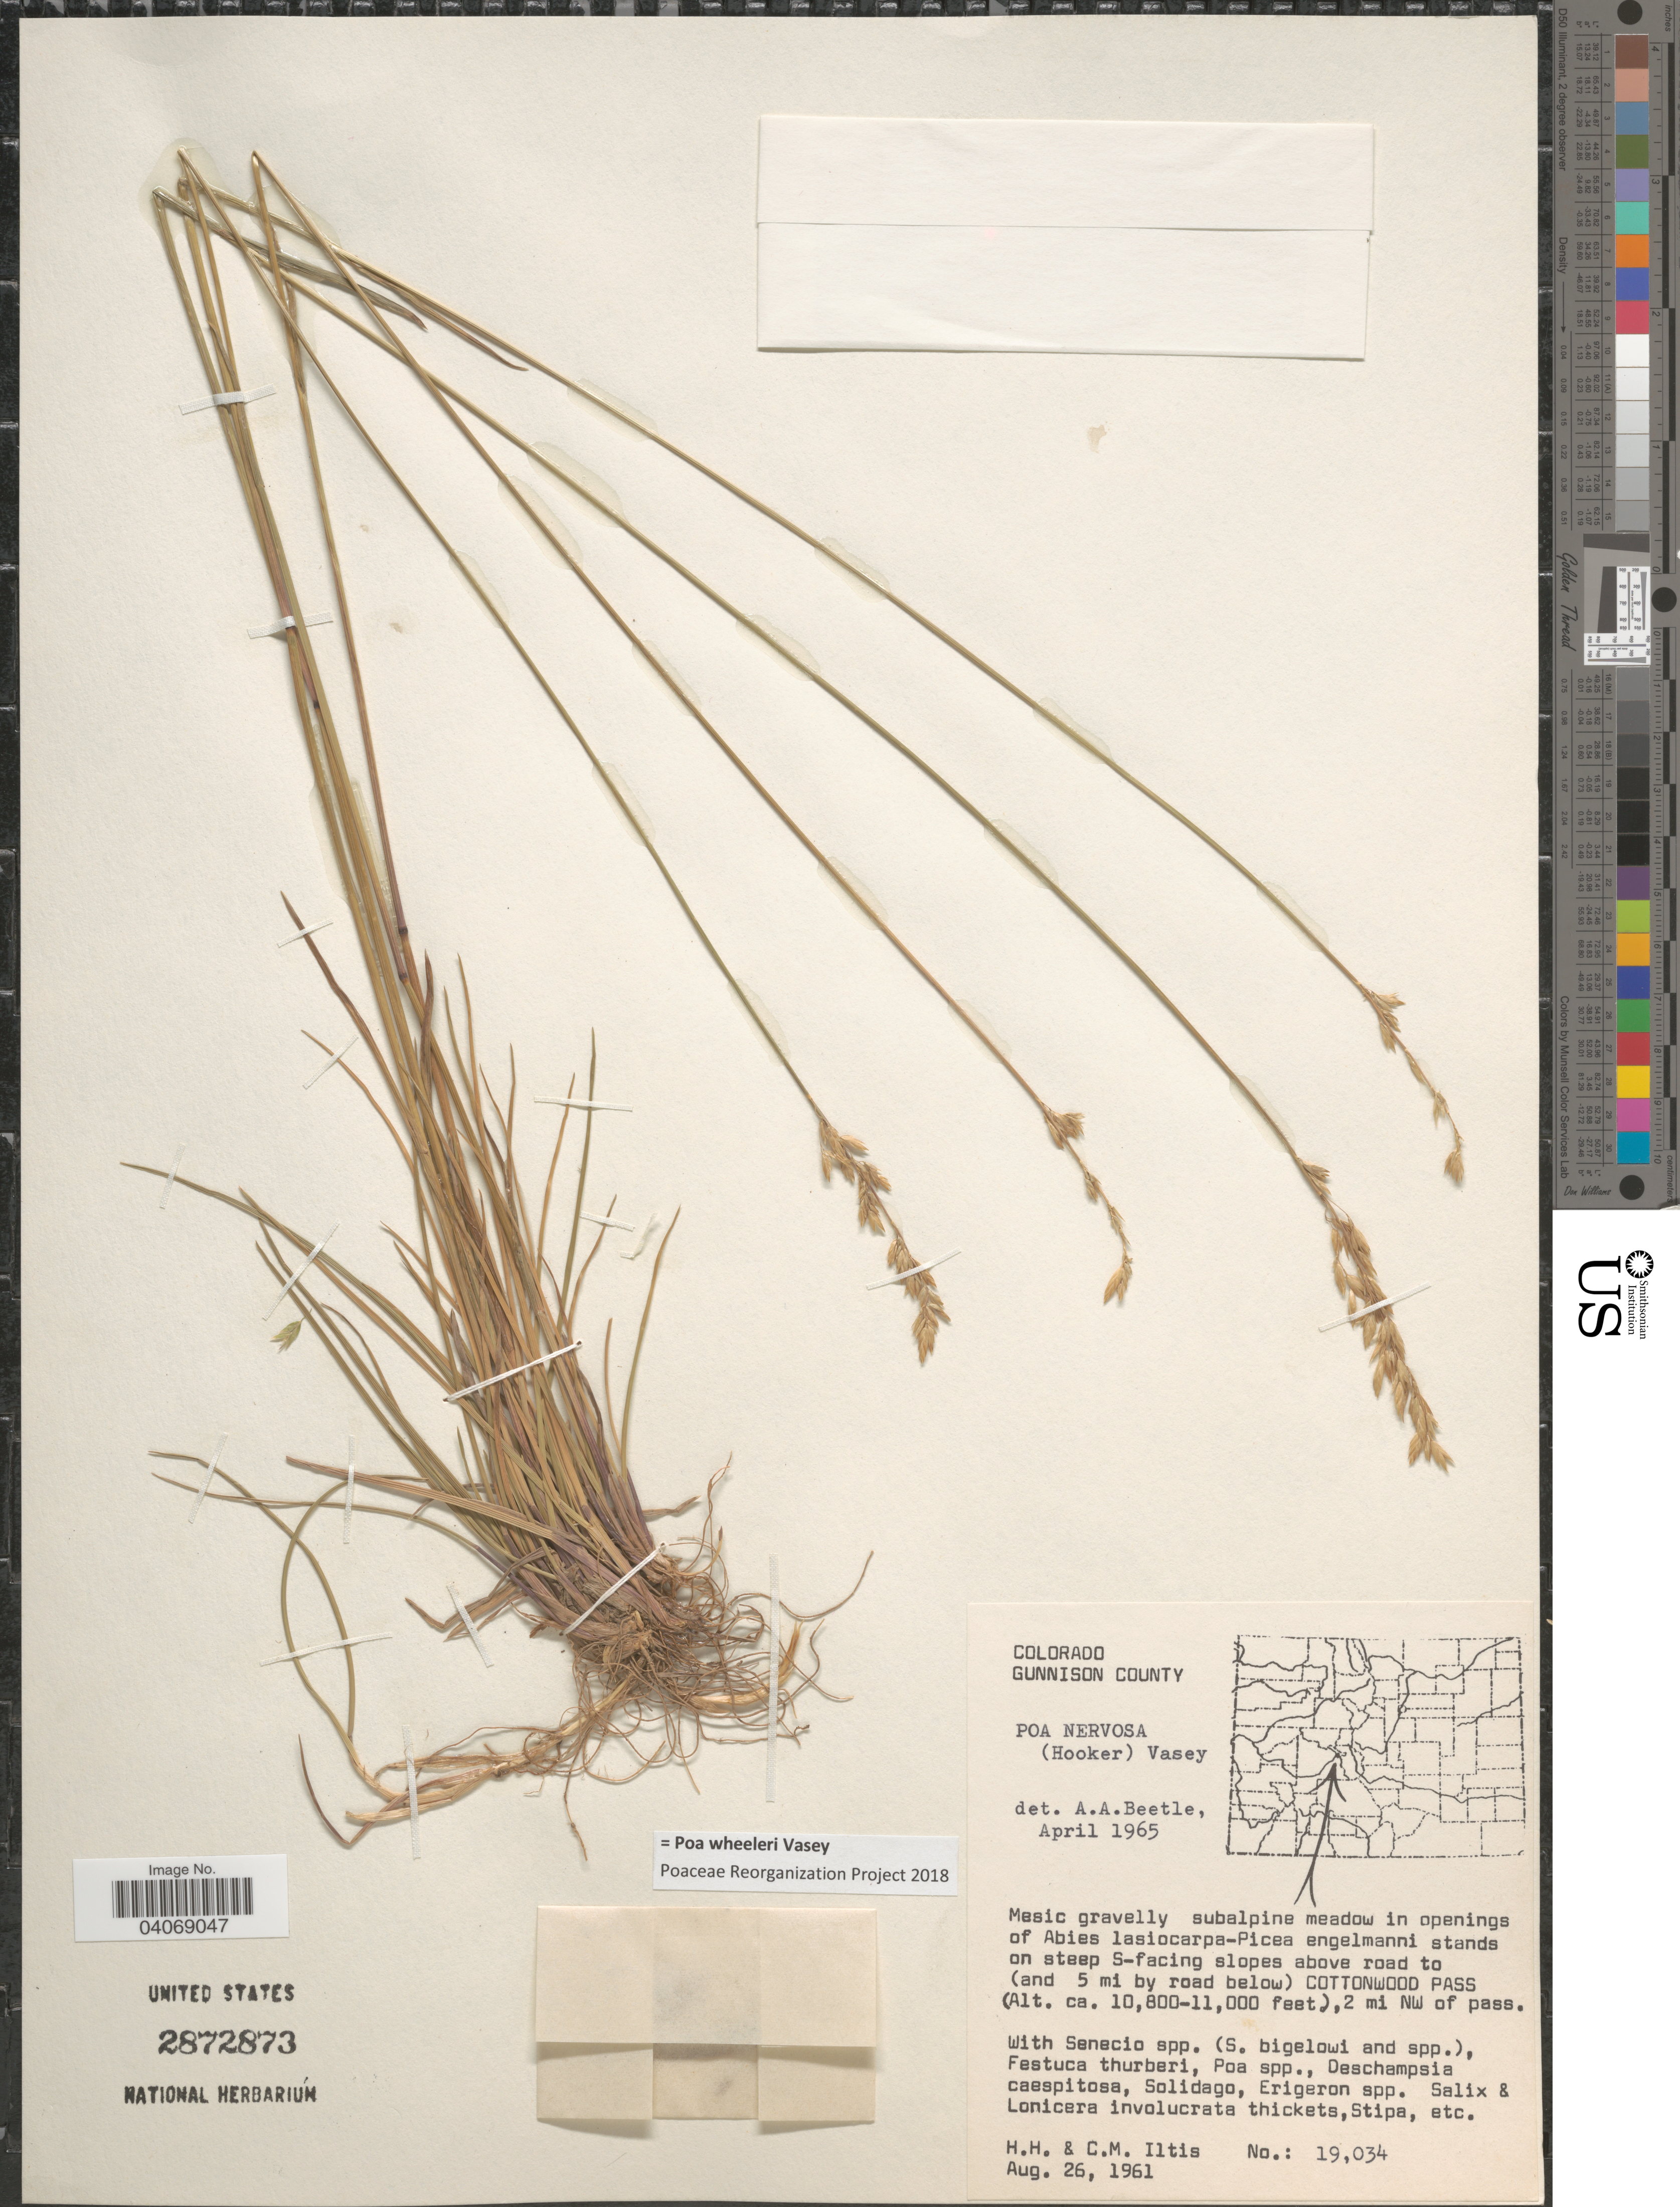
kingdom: Plantae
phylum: Tracheophyta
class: Liliopsida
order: Poales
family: Poaceae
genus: Poa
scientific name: Poa wheeleri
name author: Vasey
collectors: H. H. Iltis & C. M Iltis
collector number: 19034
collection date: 1961-08-26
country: United States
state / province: Colorado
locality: Gunnison County: Mesic gravelly subalpine meadow in openings of Abies lasiocarpa-Picea engelmanni stands on steep S-facing slopes above road to (and 5 mi by road below) Cottonwood Pass, 2 mi NW of pass.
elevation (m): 3292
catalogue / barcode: US 2872873